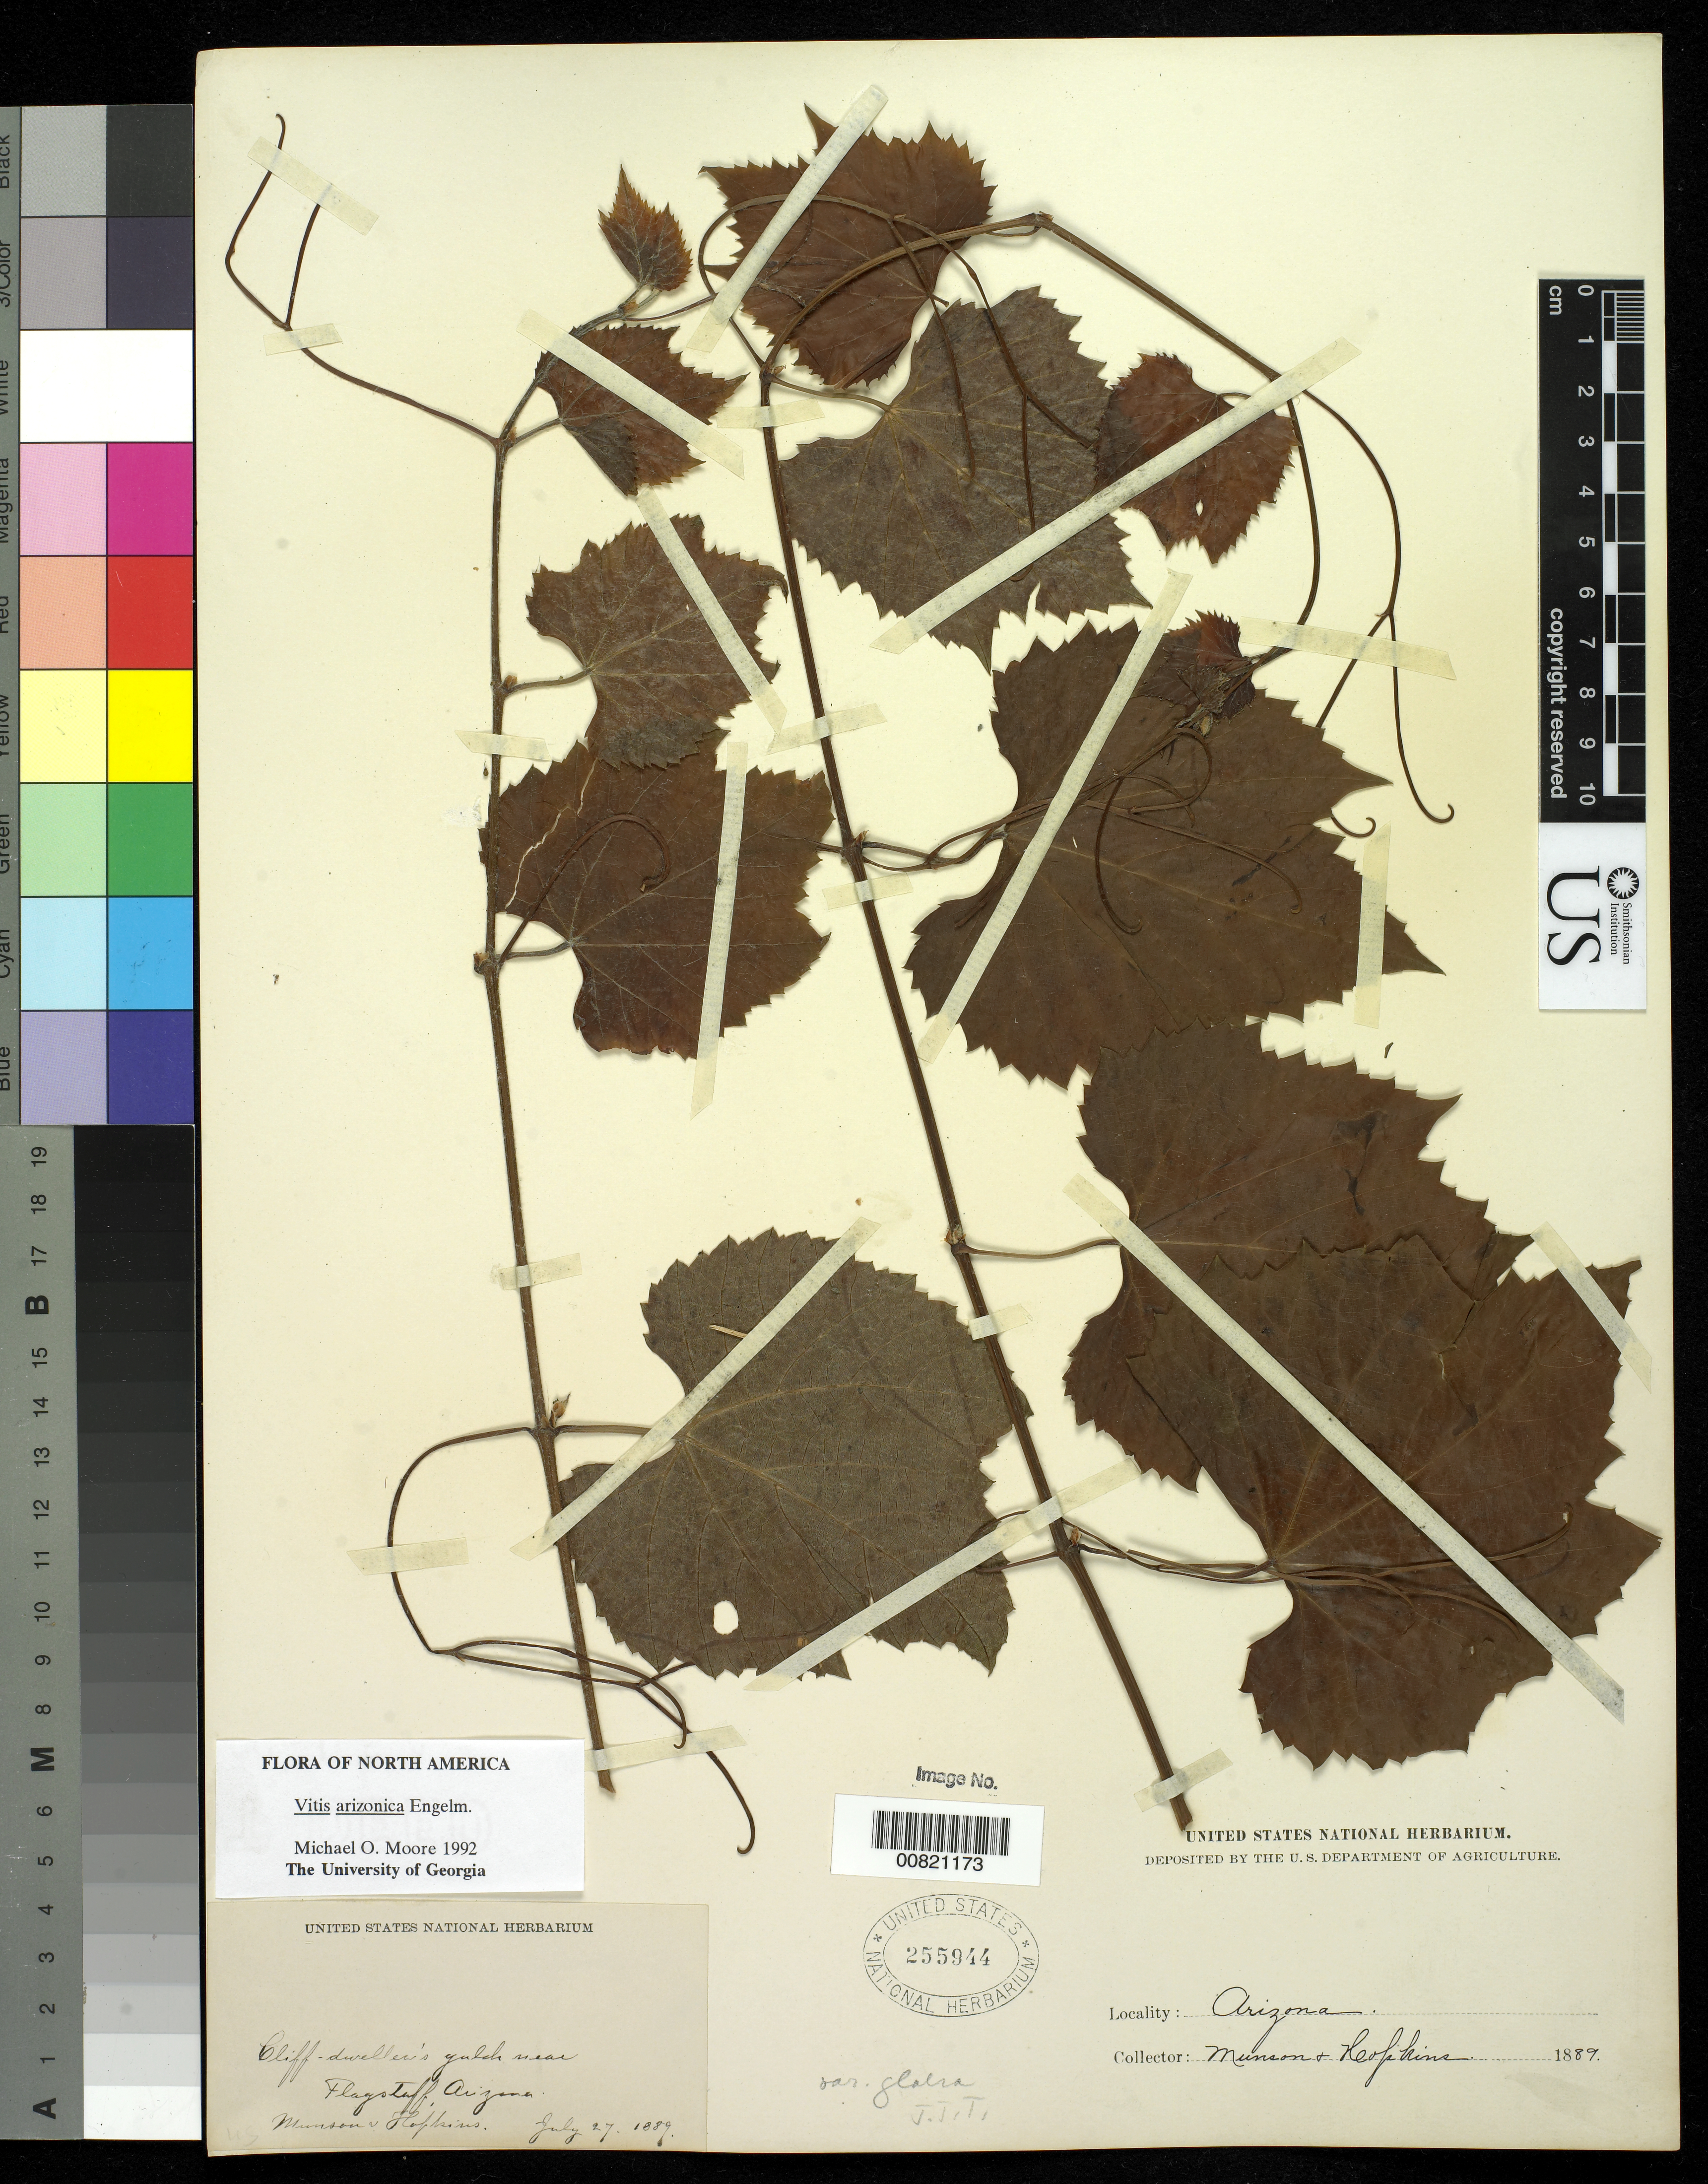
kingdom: Plantae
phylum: Tracheophyta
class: Magnoliopsida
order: Vitales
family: Vitaceae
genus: Vitis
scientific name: Vitis arizonica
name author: Engelm.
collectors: T. V. Munson & -. Hopkins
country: United States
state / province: Arizona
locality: Cliff dweller's gulch near Flagstaff.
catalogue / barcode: US 255944